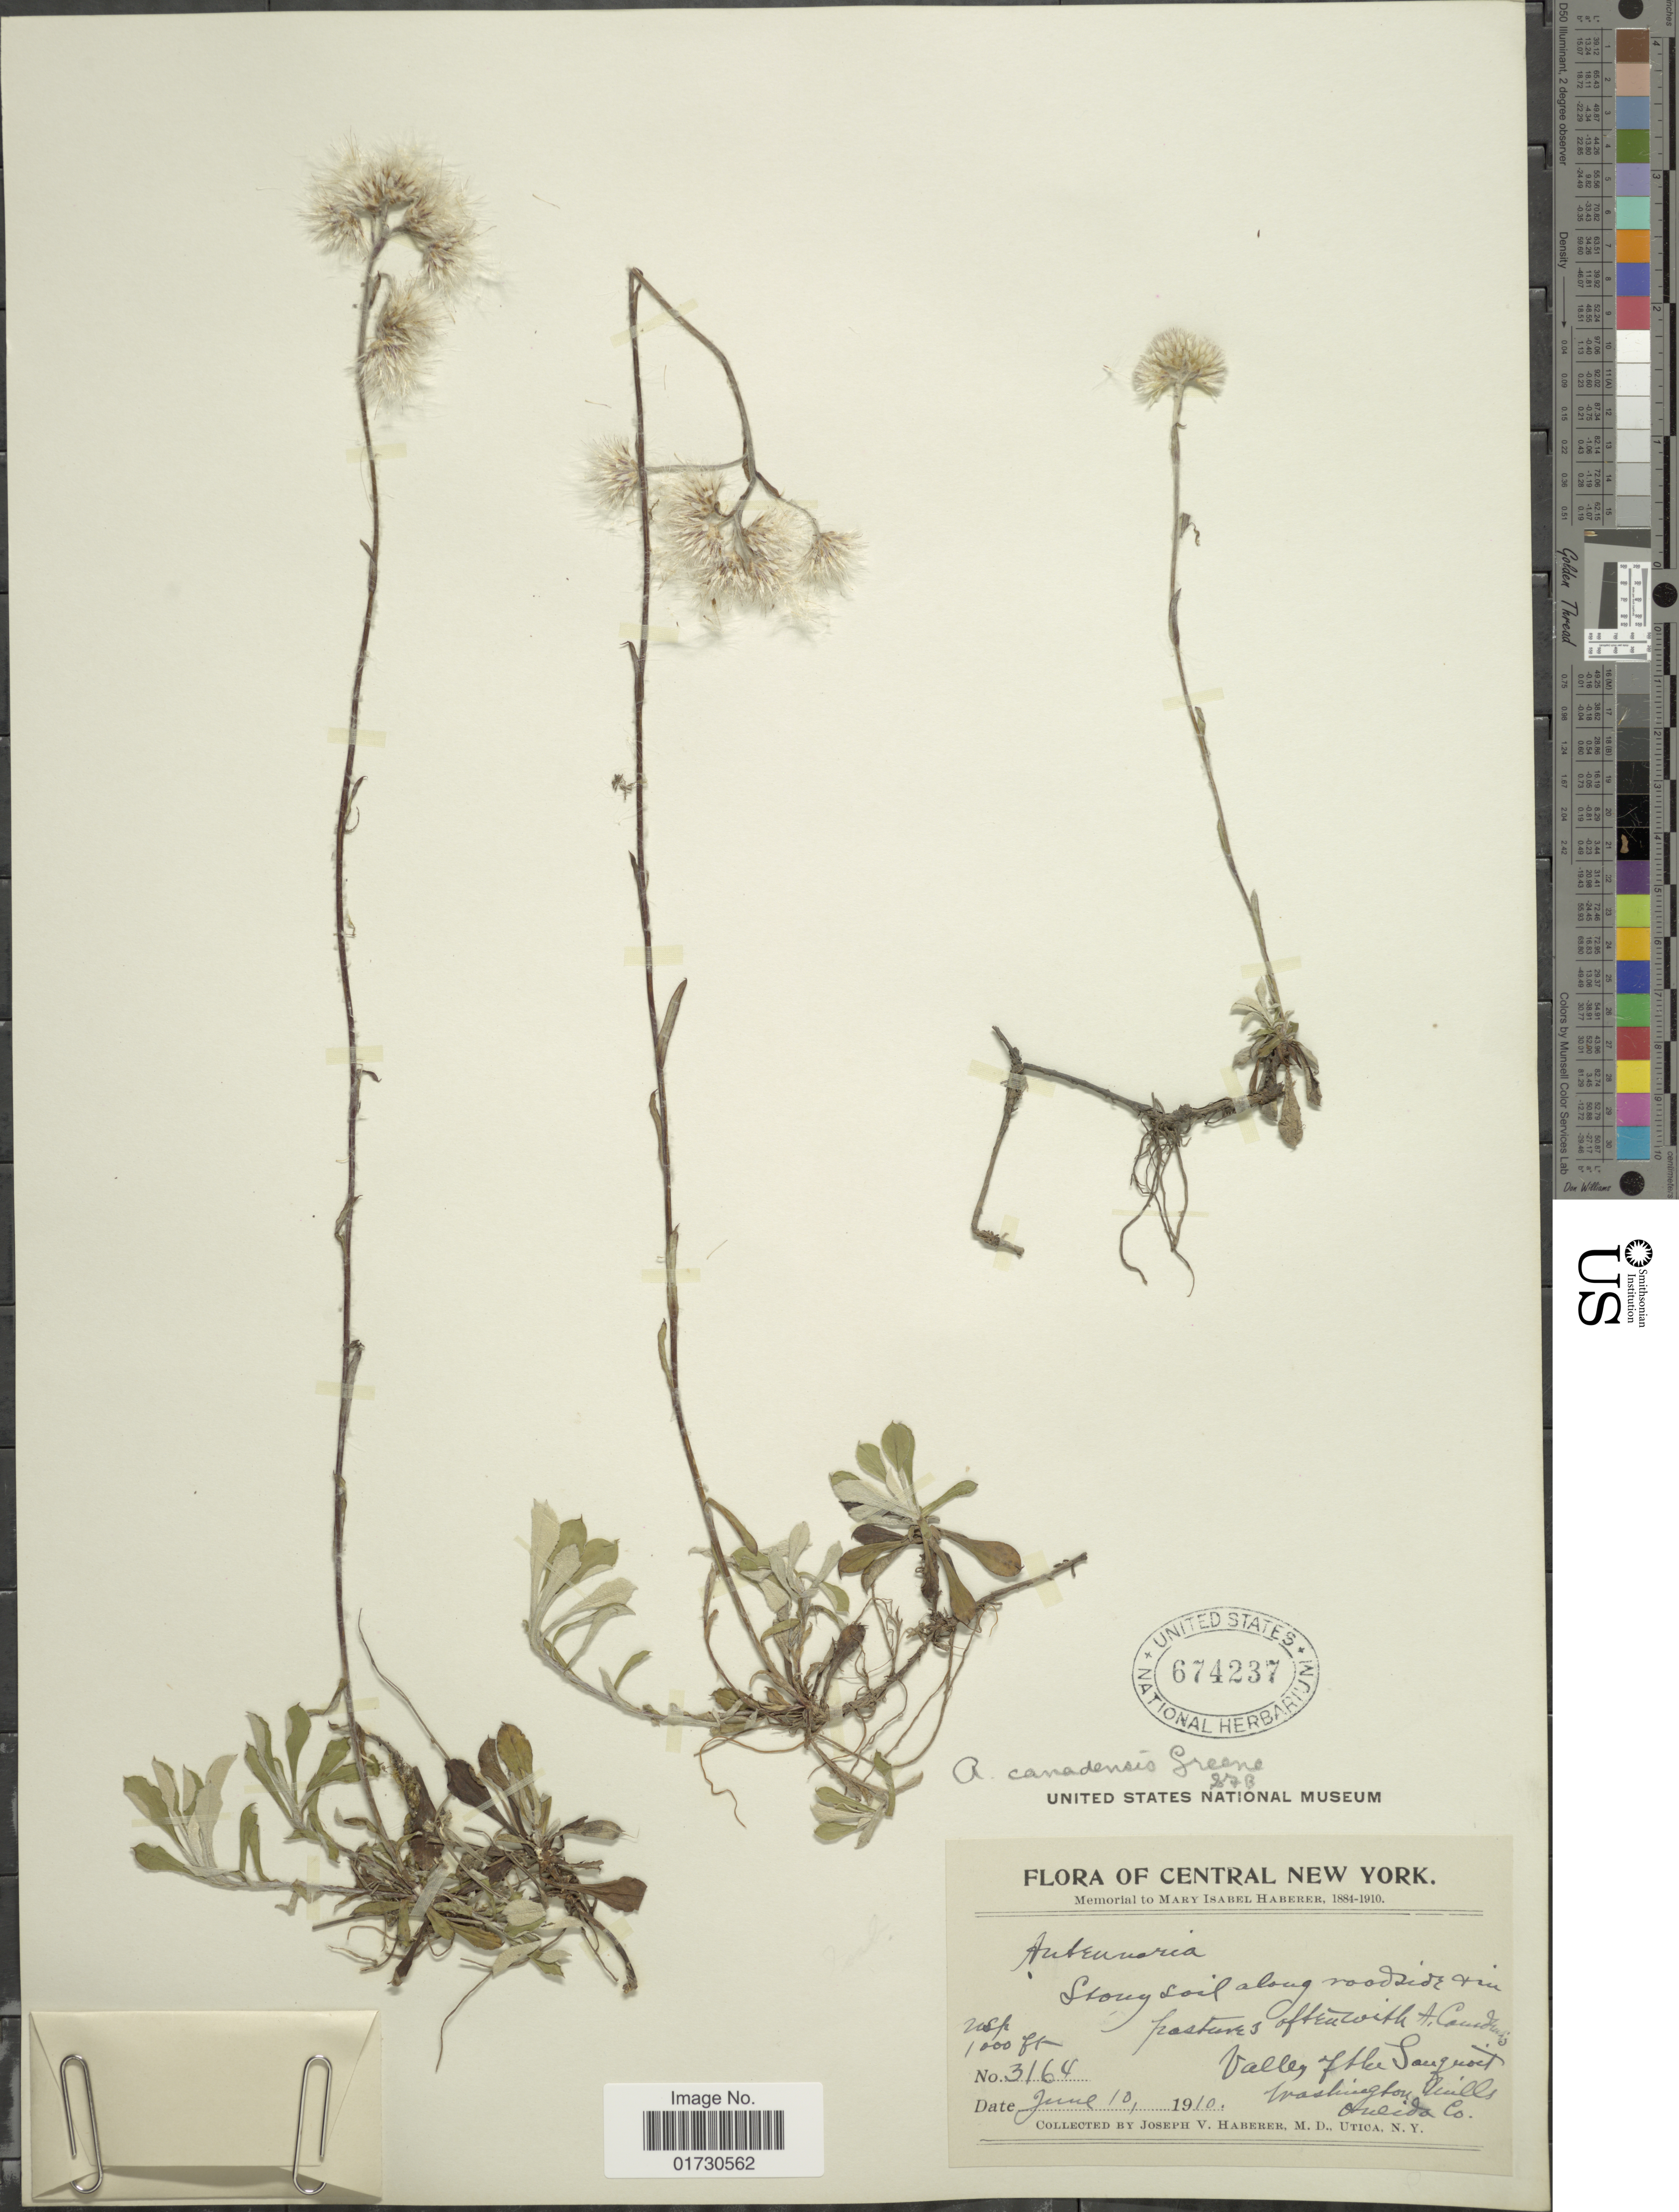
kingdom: Plantae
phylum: Tracheophyta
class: Magnoliopsida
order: Asterales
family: Asteraceae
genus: Antennaria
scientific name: Antennaria canadensis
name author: Greene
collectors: J. V. Haberer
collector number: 3164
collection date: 1910-06-10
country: United States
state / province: New York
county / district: Oneida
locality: Central New York, Valley of the Sangnoit, Washington Hills, Oneida Co.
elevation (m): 305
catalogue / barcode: US 674237